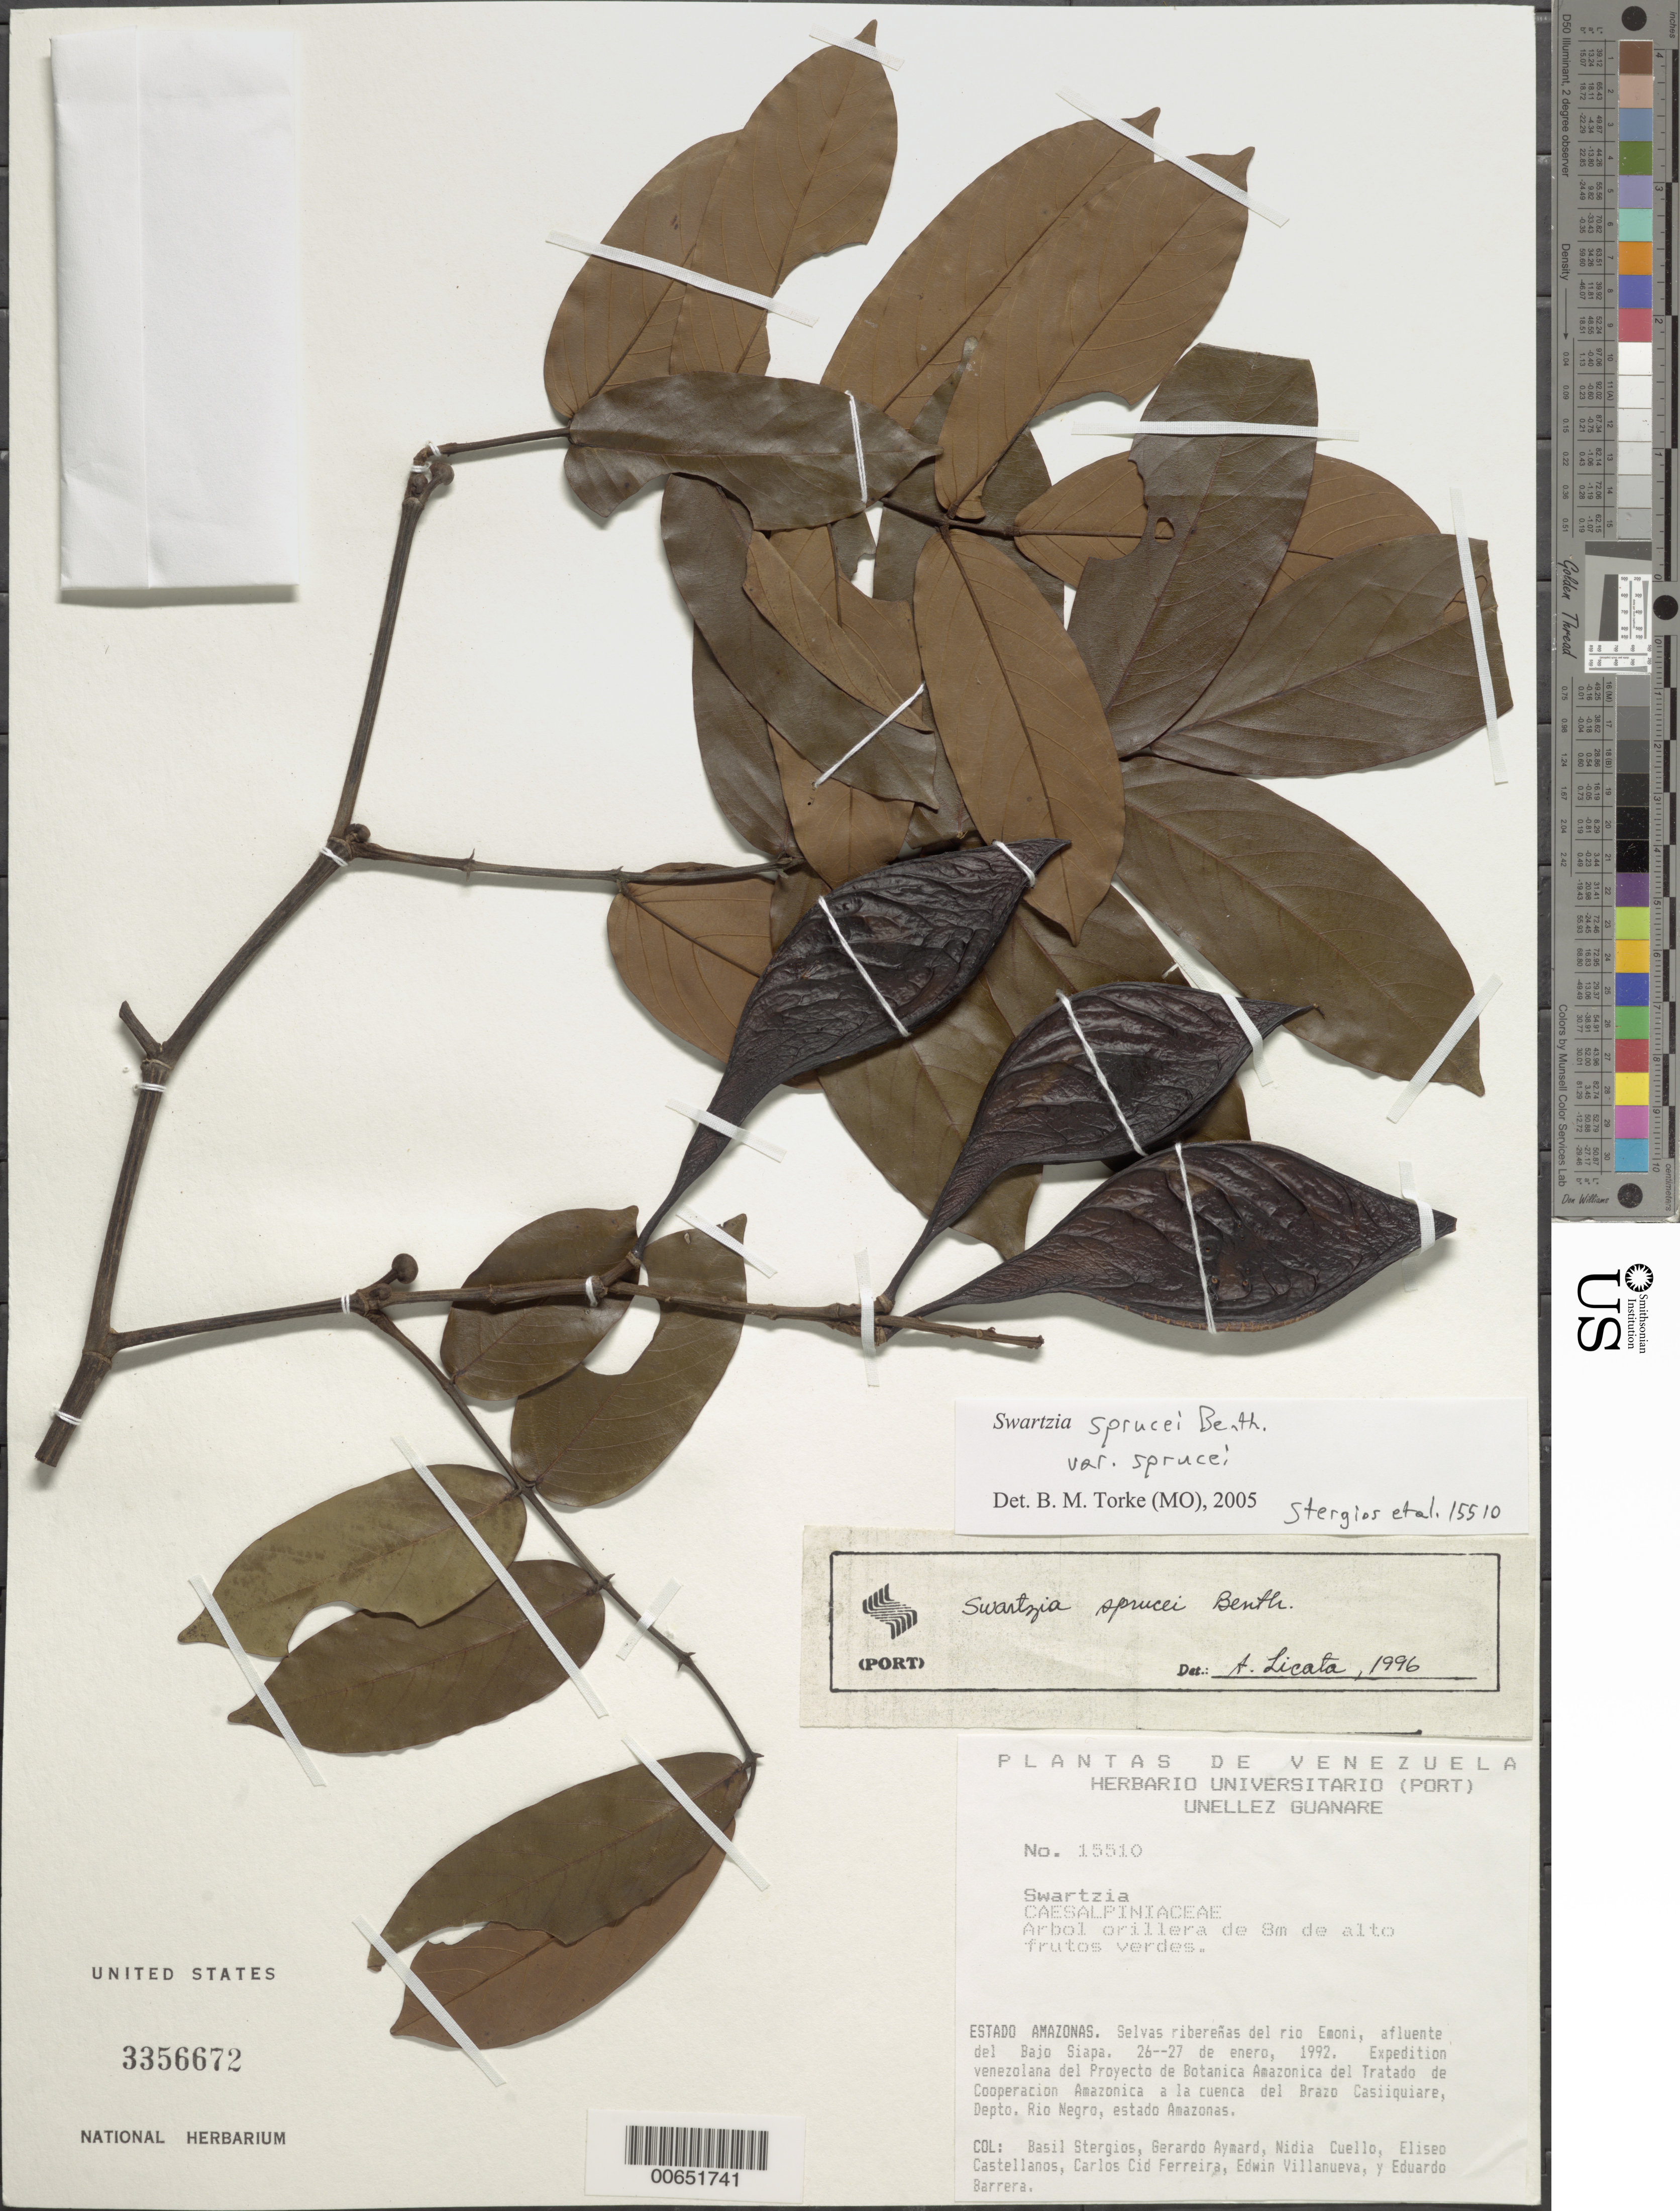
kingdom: Plantae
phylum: Tracheophyta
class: Magnoliopsida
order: Fabales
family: Fabaceae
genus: Swartzia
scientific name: Swartzia sprucei var. sprucei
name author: Benth.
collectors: B. G. Stergios, G. A. Aymard, N. L. Cuello, E. Castellanos, C. A. Cid Ferreira, E. Villanueva & E. Barrera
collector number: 15510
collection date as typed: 26 Jan 1992 to 27 Jan 1992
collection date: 1992-01-26/1992-01-27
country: Venezuela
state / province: Amazonas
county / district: Río Negro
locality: Rio Emoni, afluente del Bajo Siapa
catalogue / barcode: US 3356672